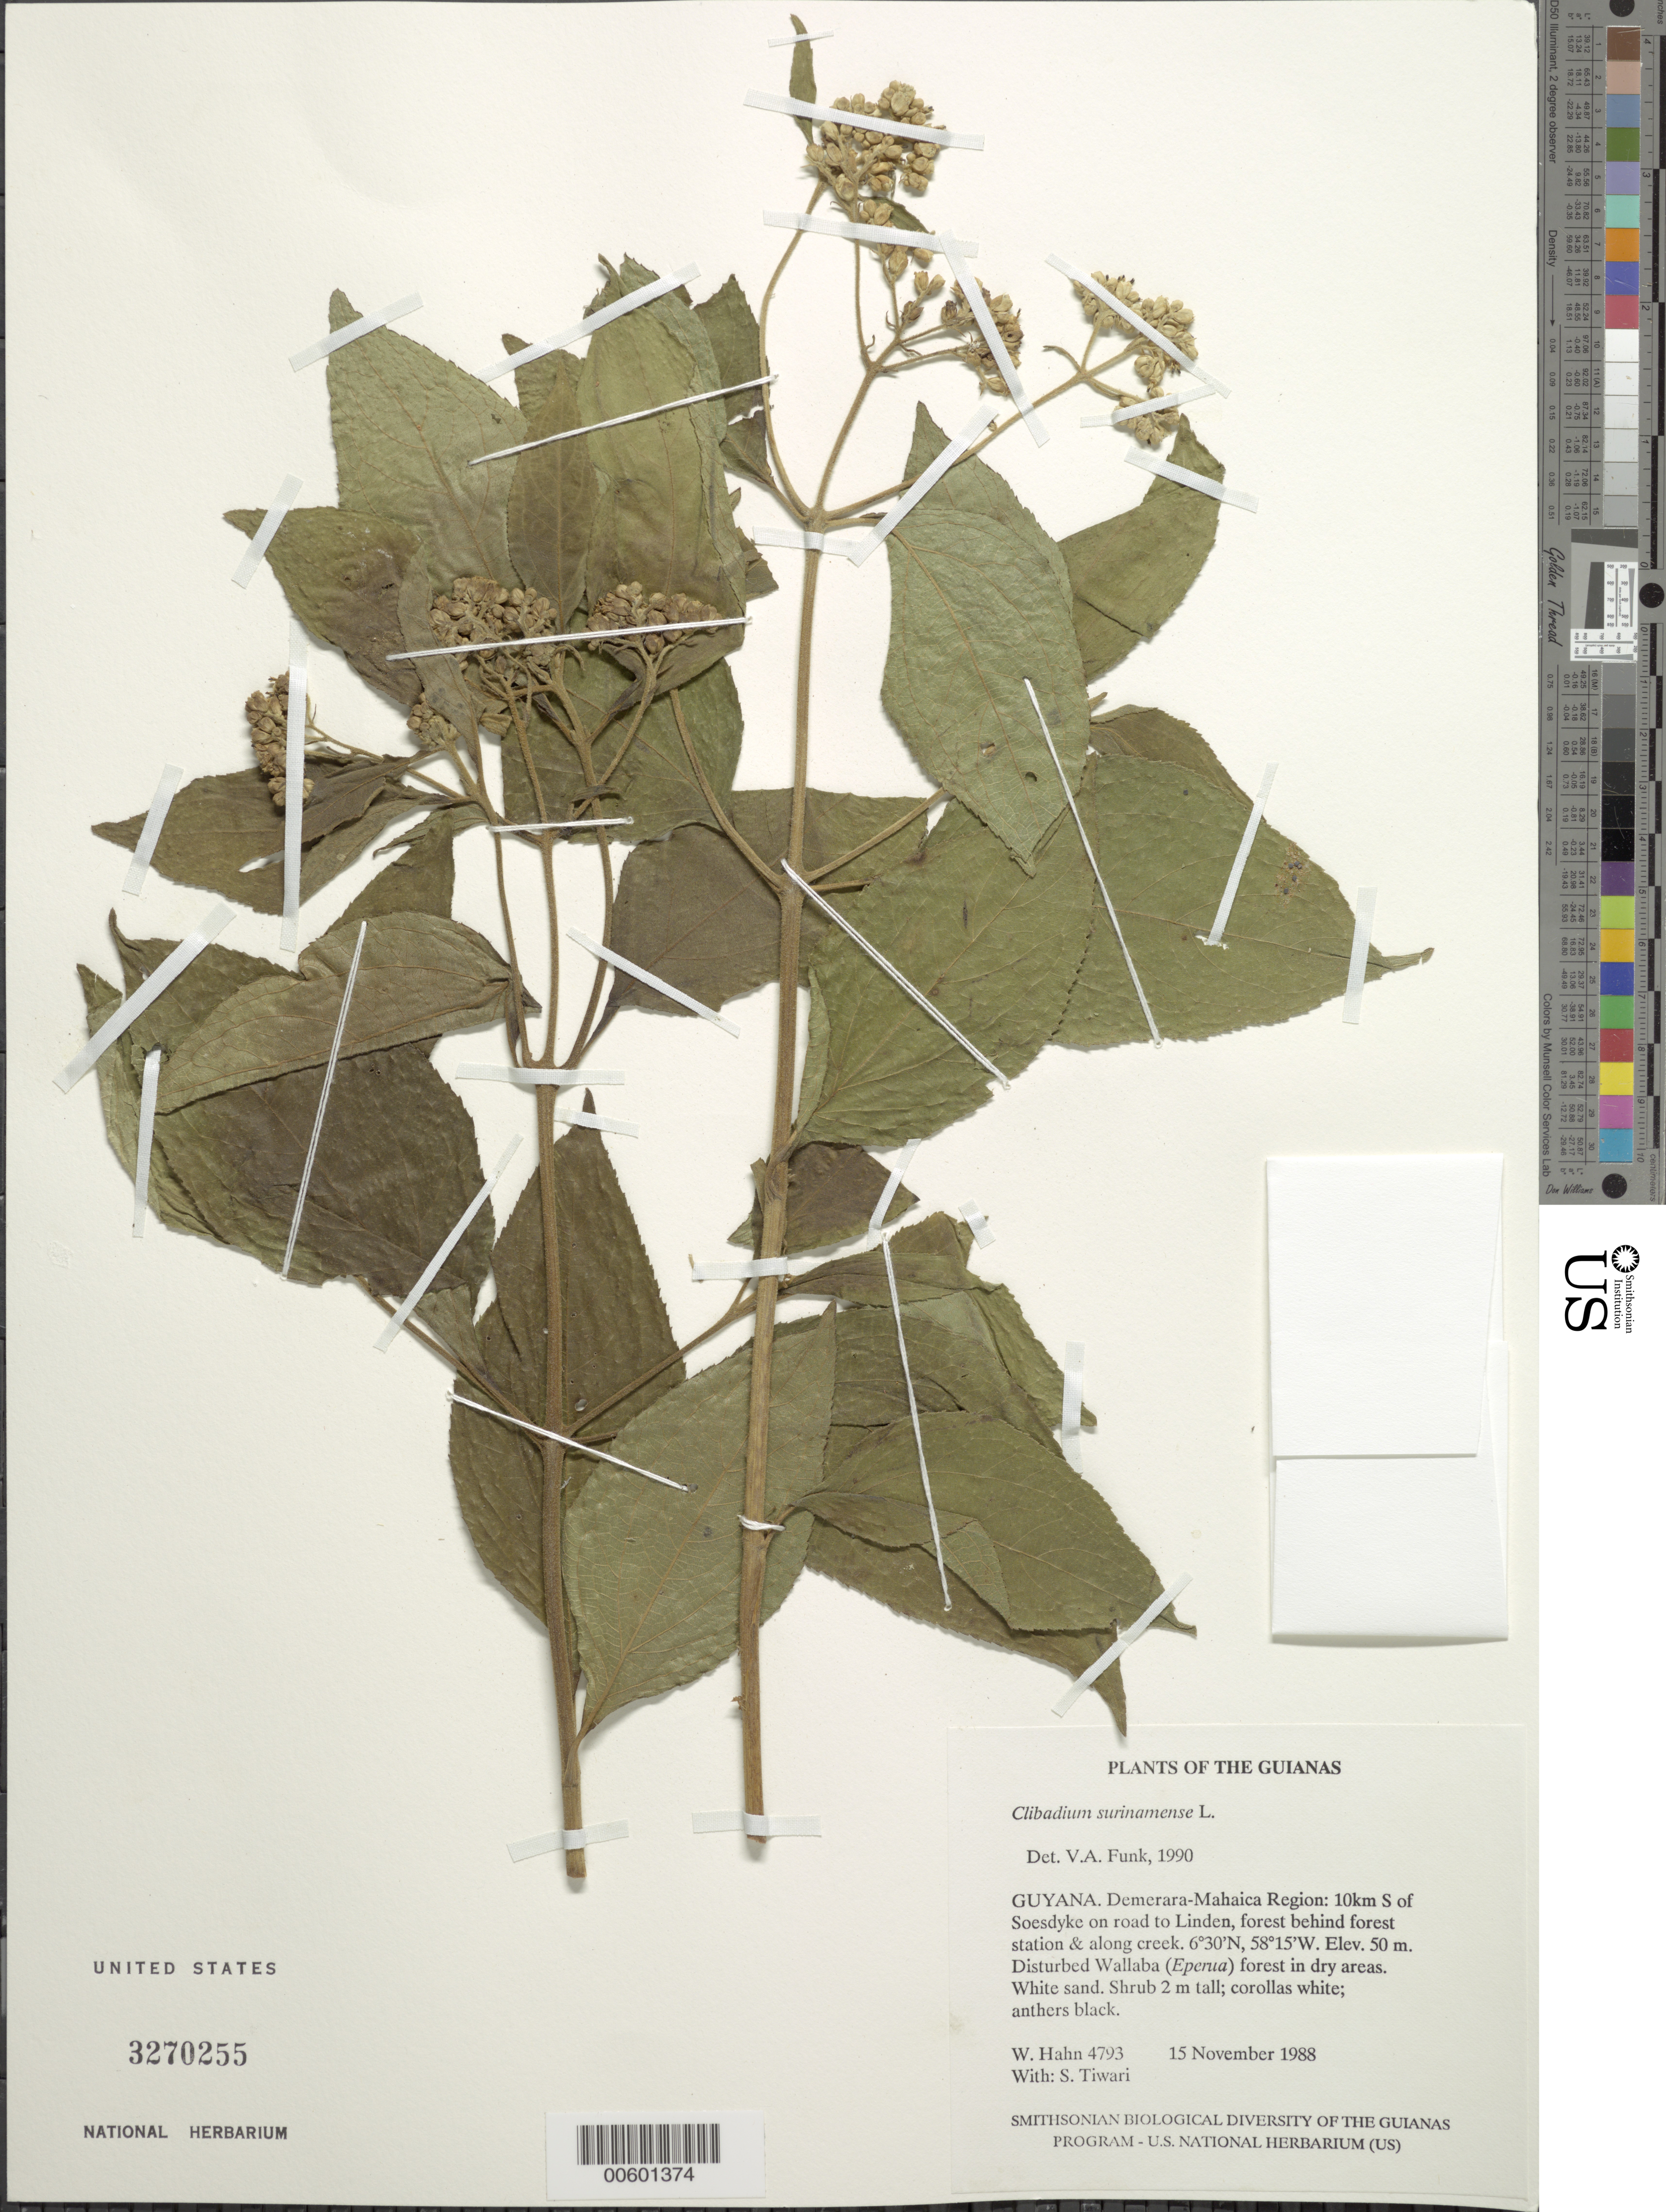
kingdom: Plantae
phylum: Tracheophyta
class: Magnoliopsida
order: Asterales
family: Asteraceae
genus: Clibadium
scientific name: Clibadium surinamense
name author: L.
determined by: Funk, Vicki A., (BOT), Smithsonian Institution - National Museum of Natural History (UNITED STATES)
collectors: W. Hahn & S. Tiwari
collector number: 4793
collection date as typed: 15 November 1988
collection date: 1988-11-15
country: Guyana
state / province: Demerara-Mahaica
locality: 10km S of Soesdyke on road to Linden, behind forest station & along creek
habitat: Disturbed Wallaba (Eperua) forest in dry areas. White sand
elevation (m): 50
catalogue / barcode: US 3270255